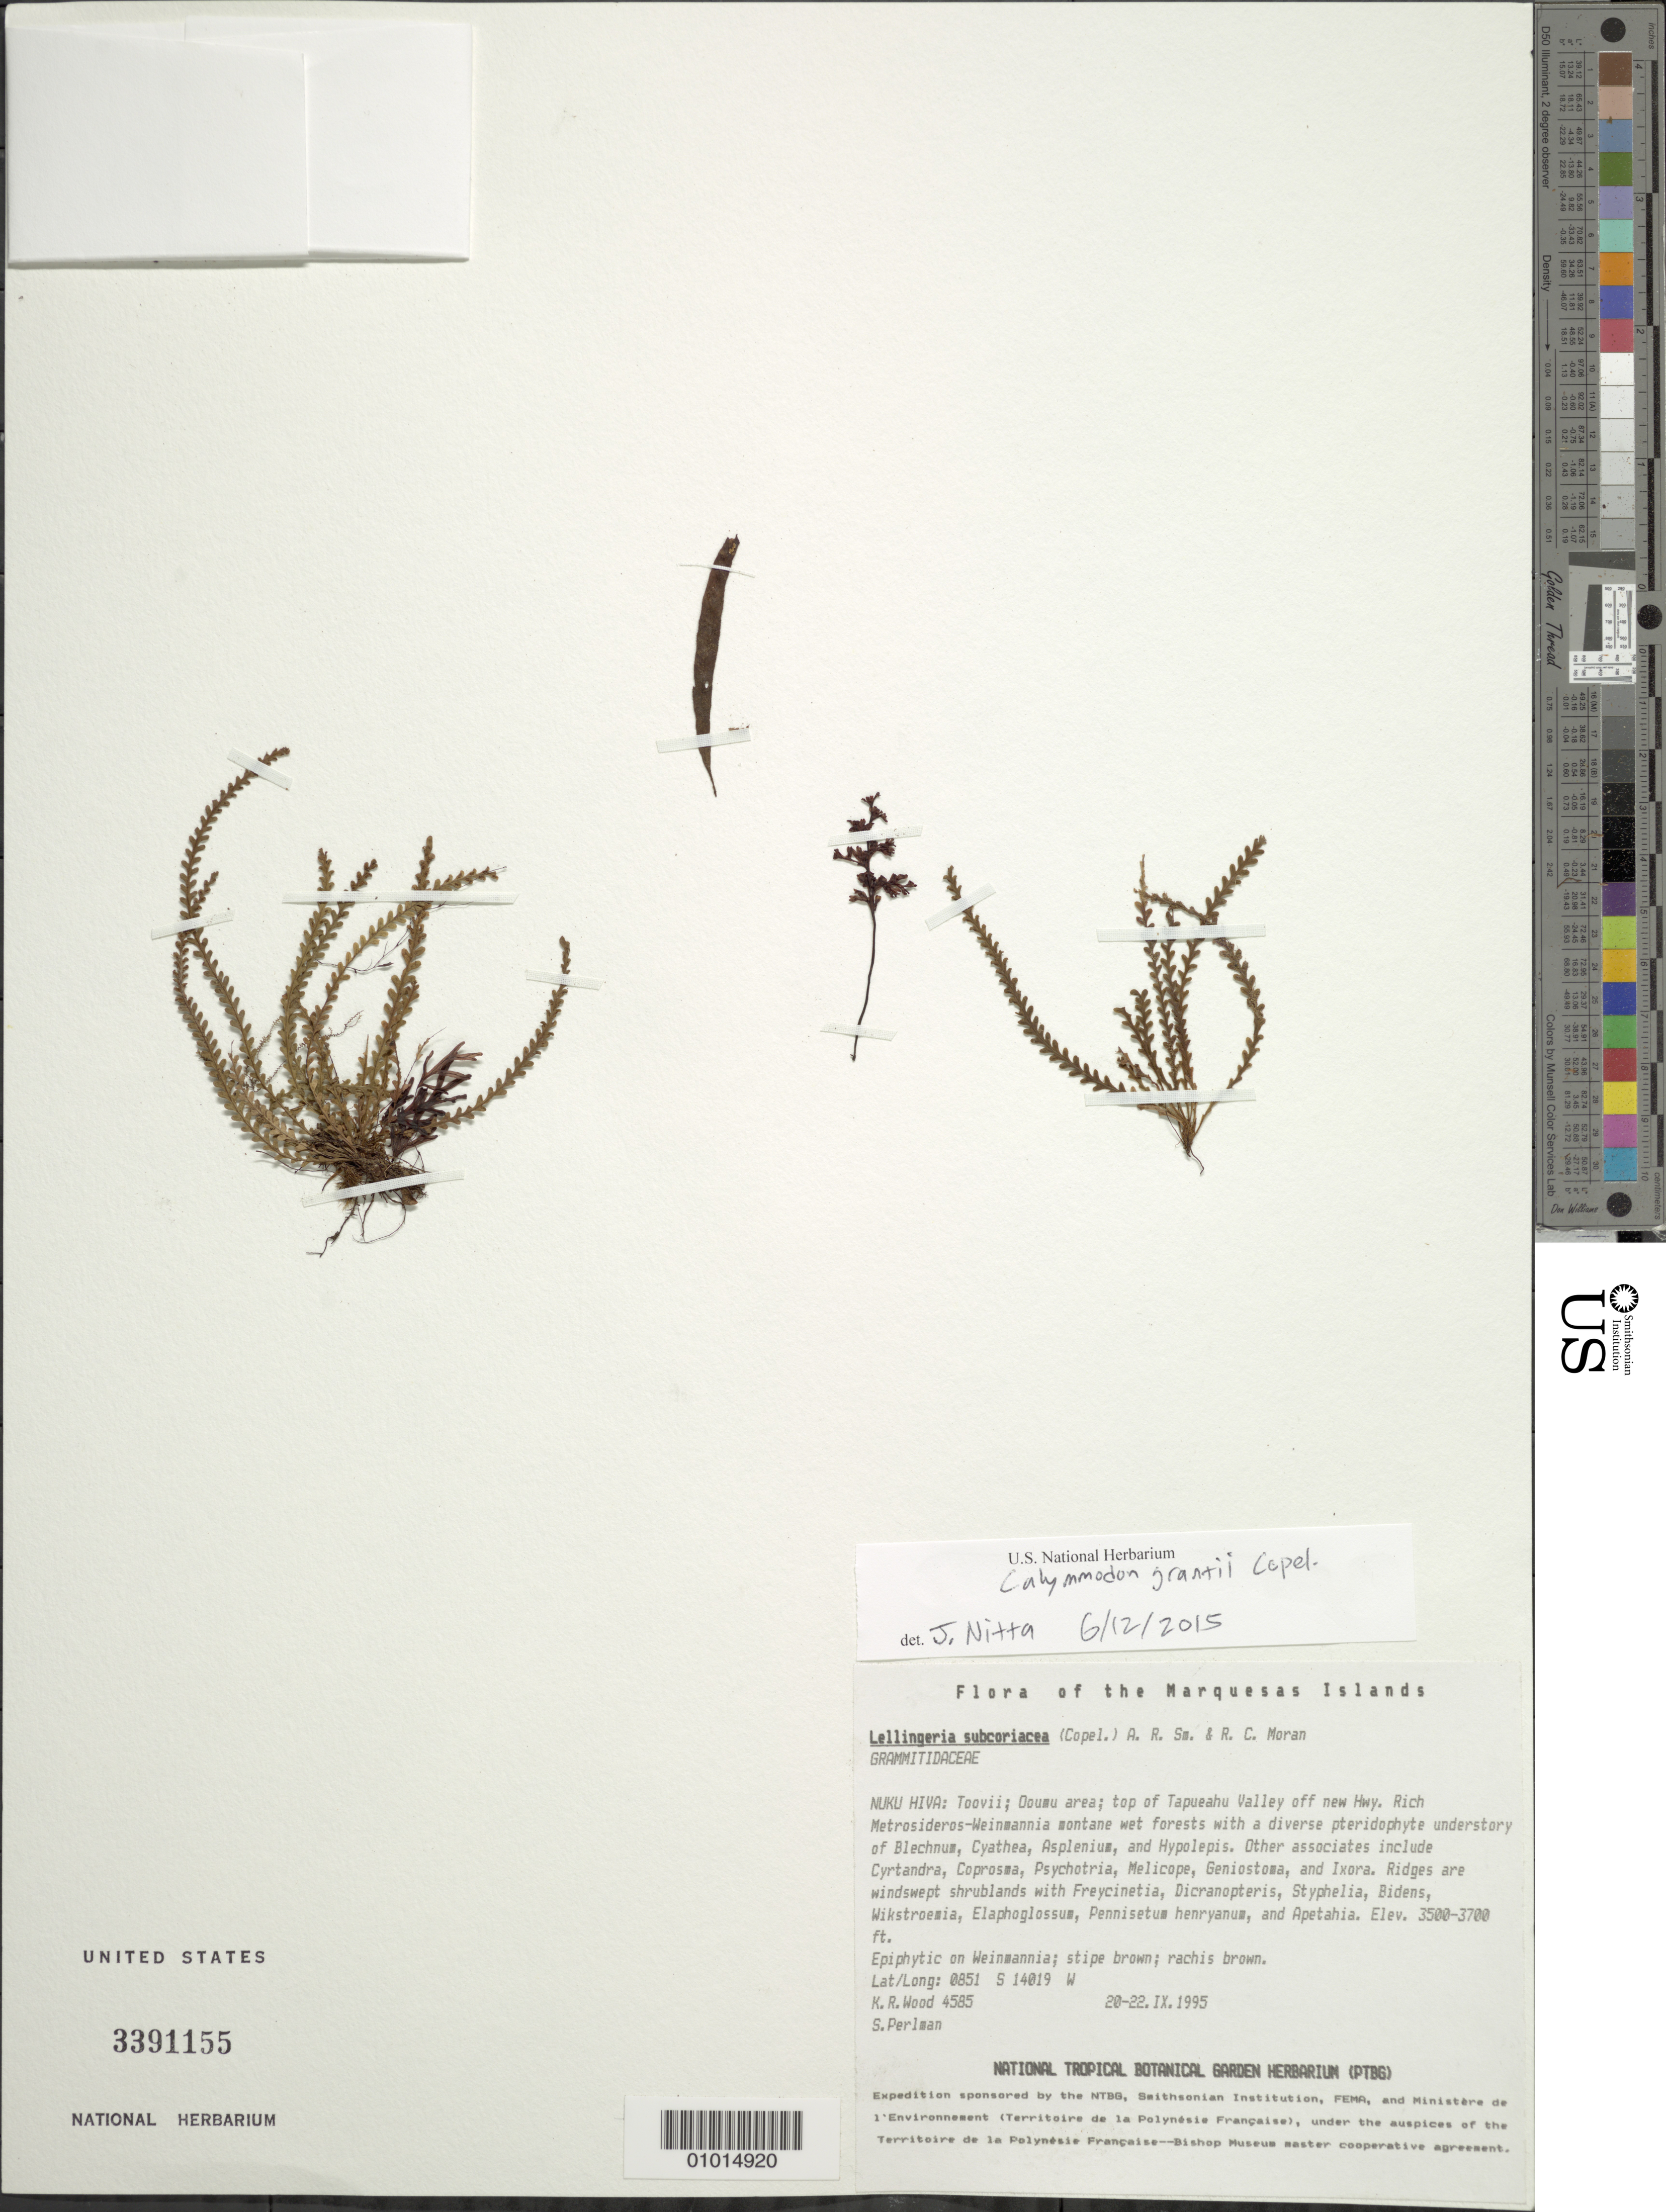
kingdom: Plantae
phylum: Tracheophyta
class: Polypodiopsida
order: Polypodiales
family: Polypodiaceae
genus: Calymmodon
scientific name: Calymmodon grantii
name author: Copel.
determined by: Nitta, Joel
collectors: K. R. Wood & S. P. Perlman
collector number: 4585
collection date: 1995-09-20/1995-09-22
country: French Polynesia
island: Nuku Hiva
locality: Toovii, Ooumu area, top of Tapueahu Valley off new hwy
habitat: Rich Metrosideros-Weinmannia montane wet forests w/ diverse pteridophyte understory (Blechnum, Cyathea, Asplenium, Hypolepis)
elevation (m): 1067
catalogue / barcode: US 3391155